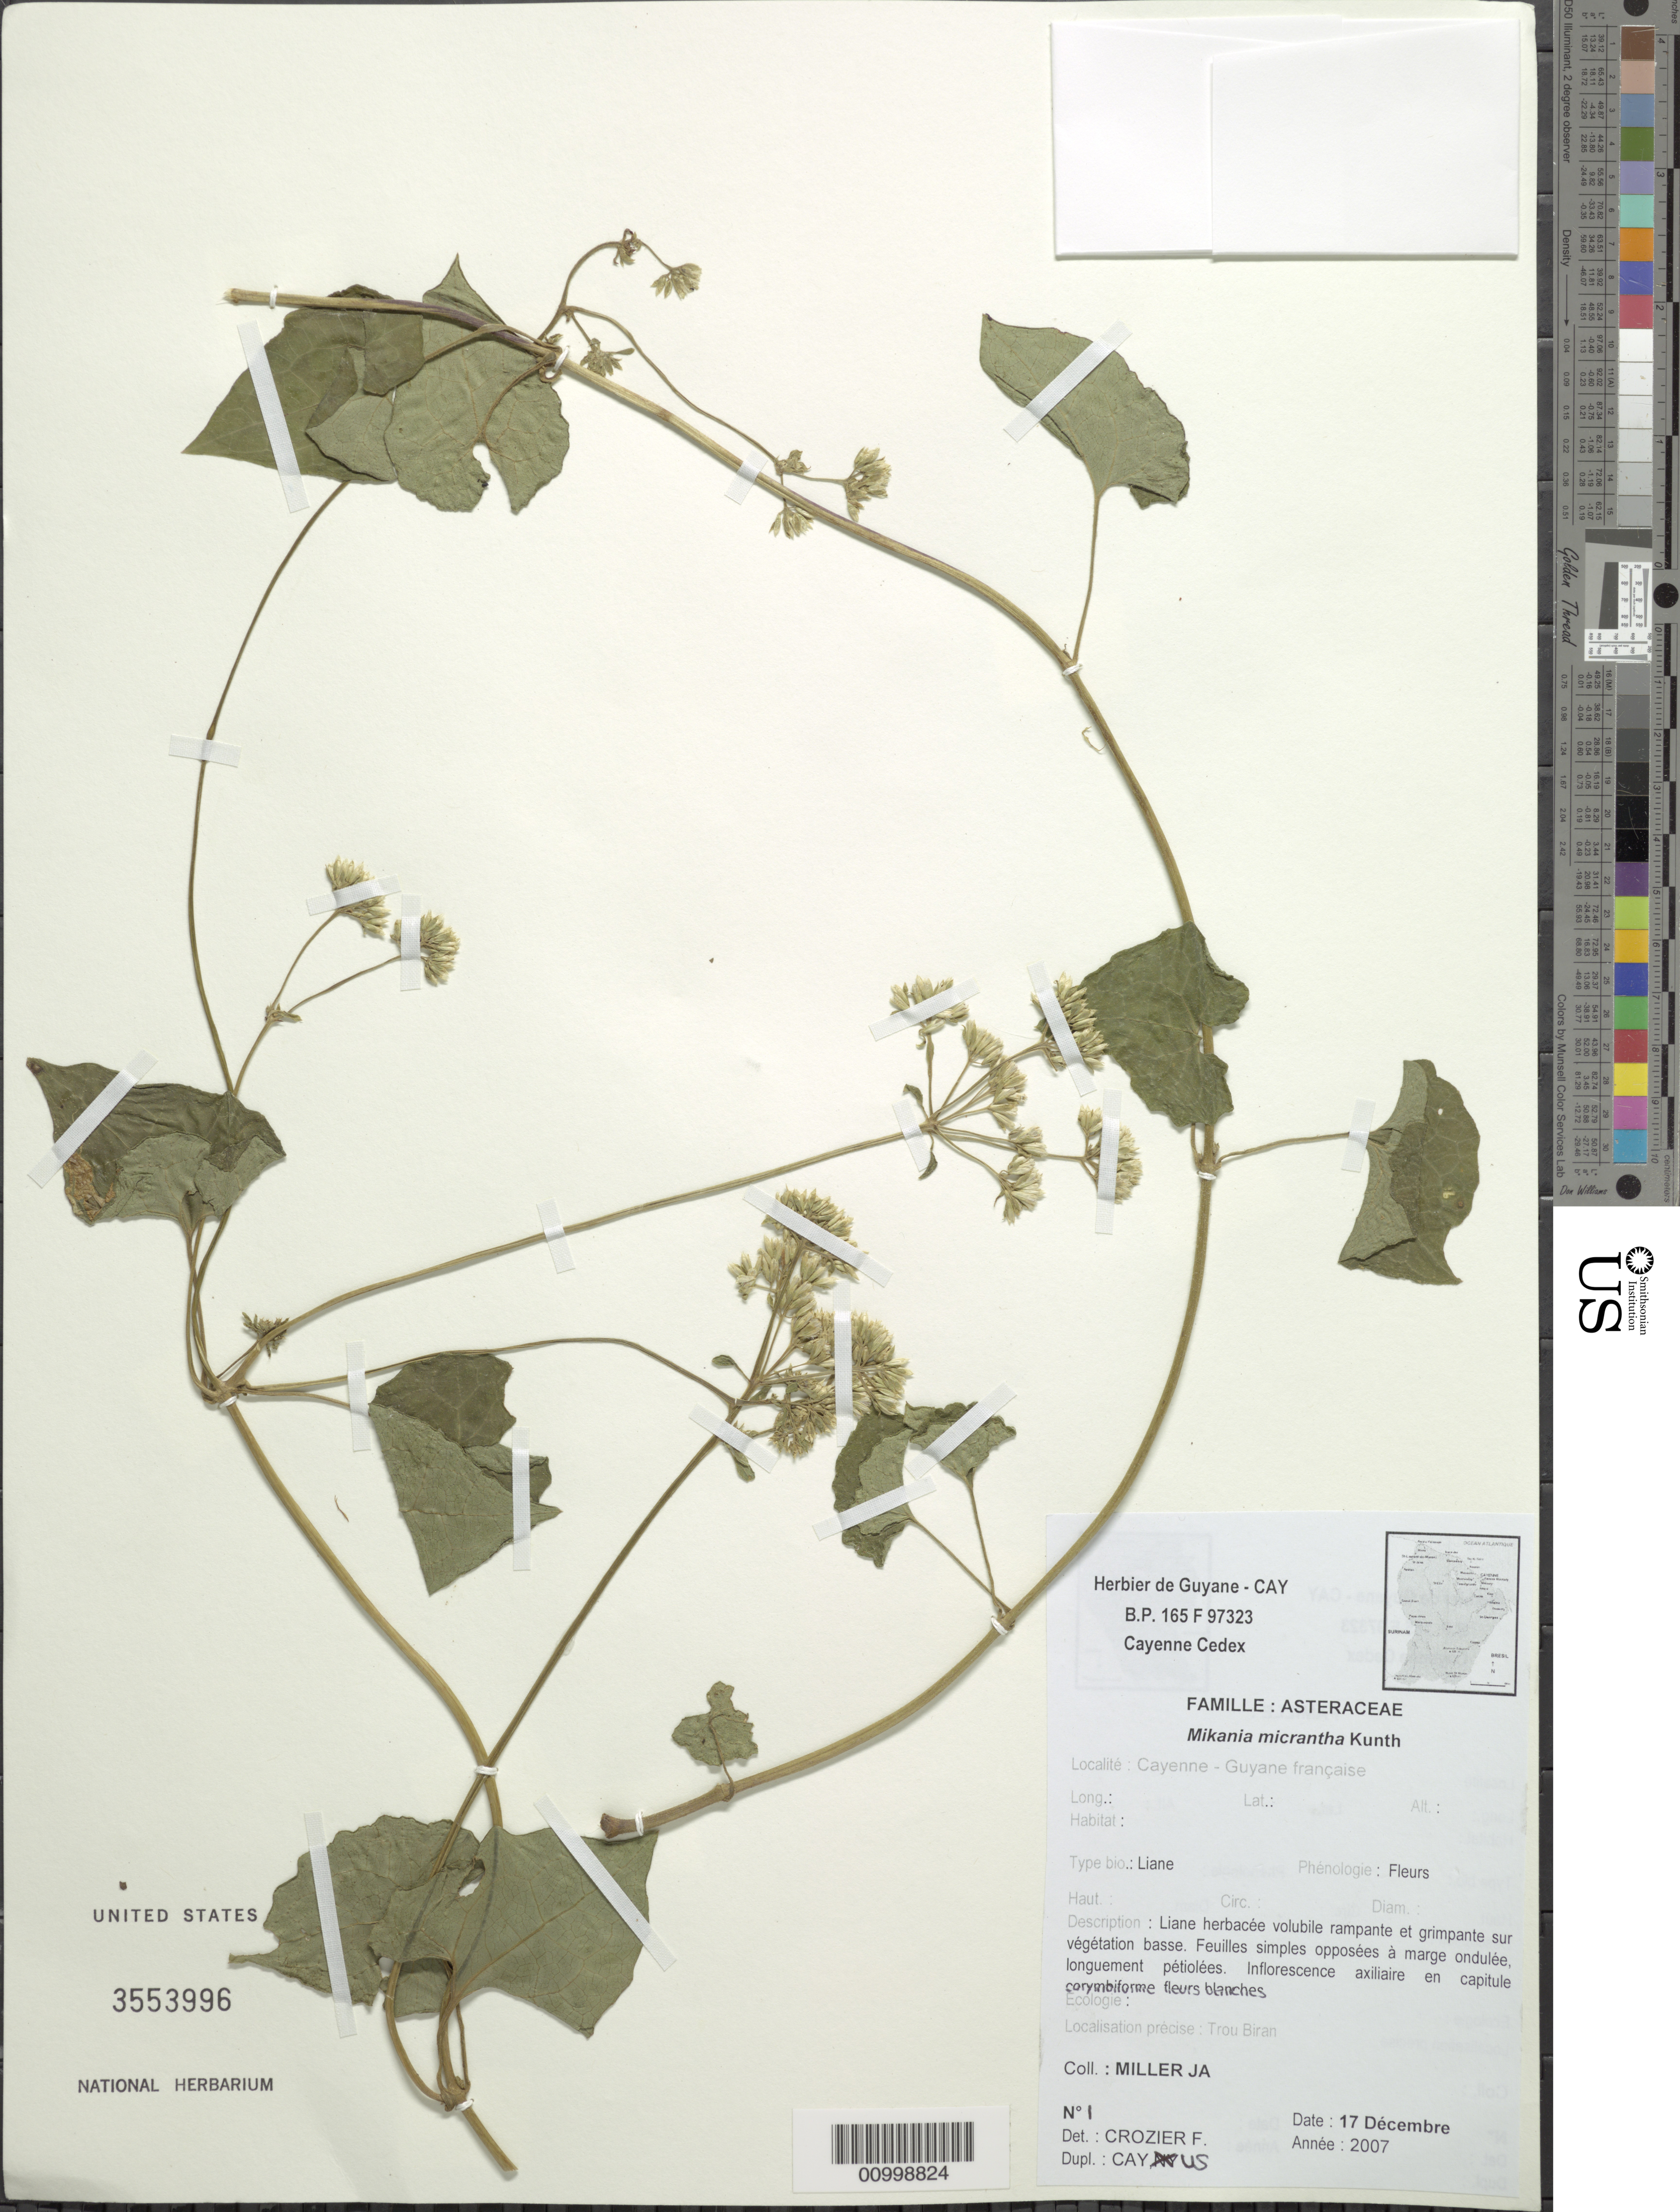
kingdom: Plantae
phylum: Tracheophyta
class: Magnoliopsida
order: Asterales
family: Asteraceae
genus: Mikania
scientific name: Mikania micrantha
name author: Kunth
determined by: Crozier, F.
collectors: J. A. Miller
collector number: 1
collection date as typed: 17-Dec-07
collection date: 2007-12-17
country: French Guiana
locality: Trou Biran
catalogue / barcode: US 3553996